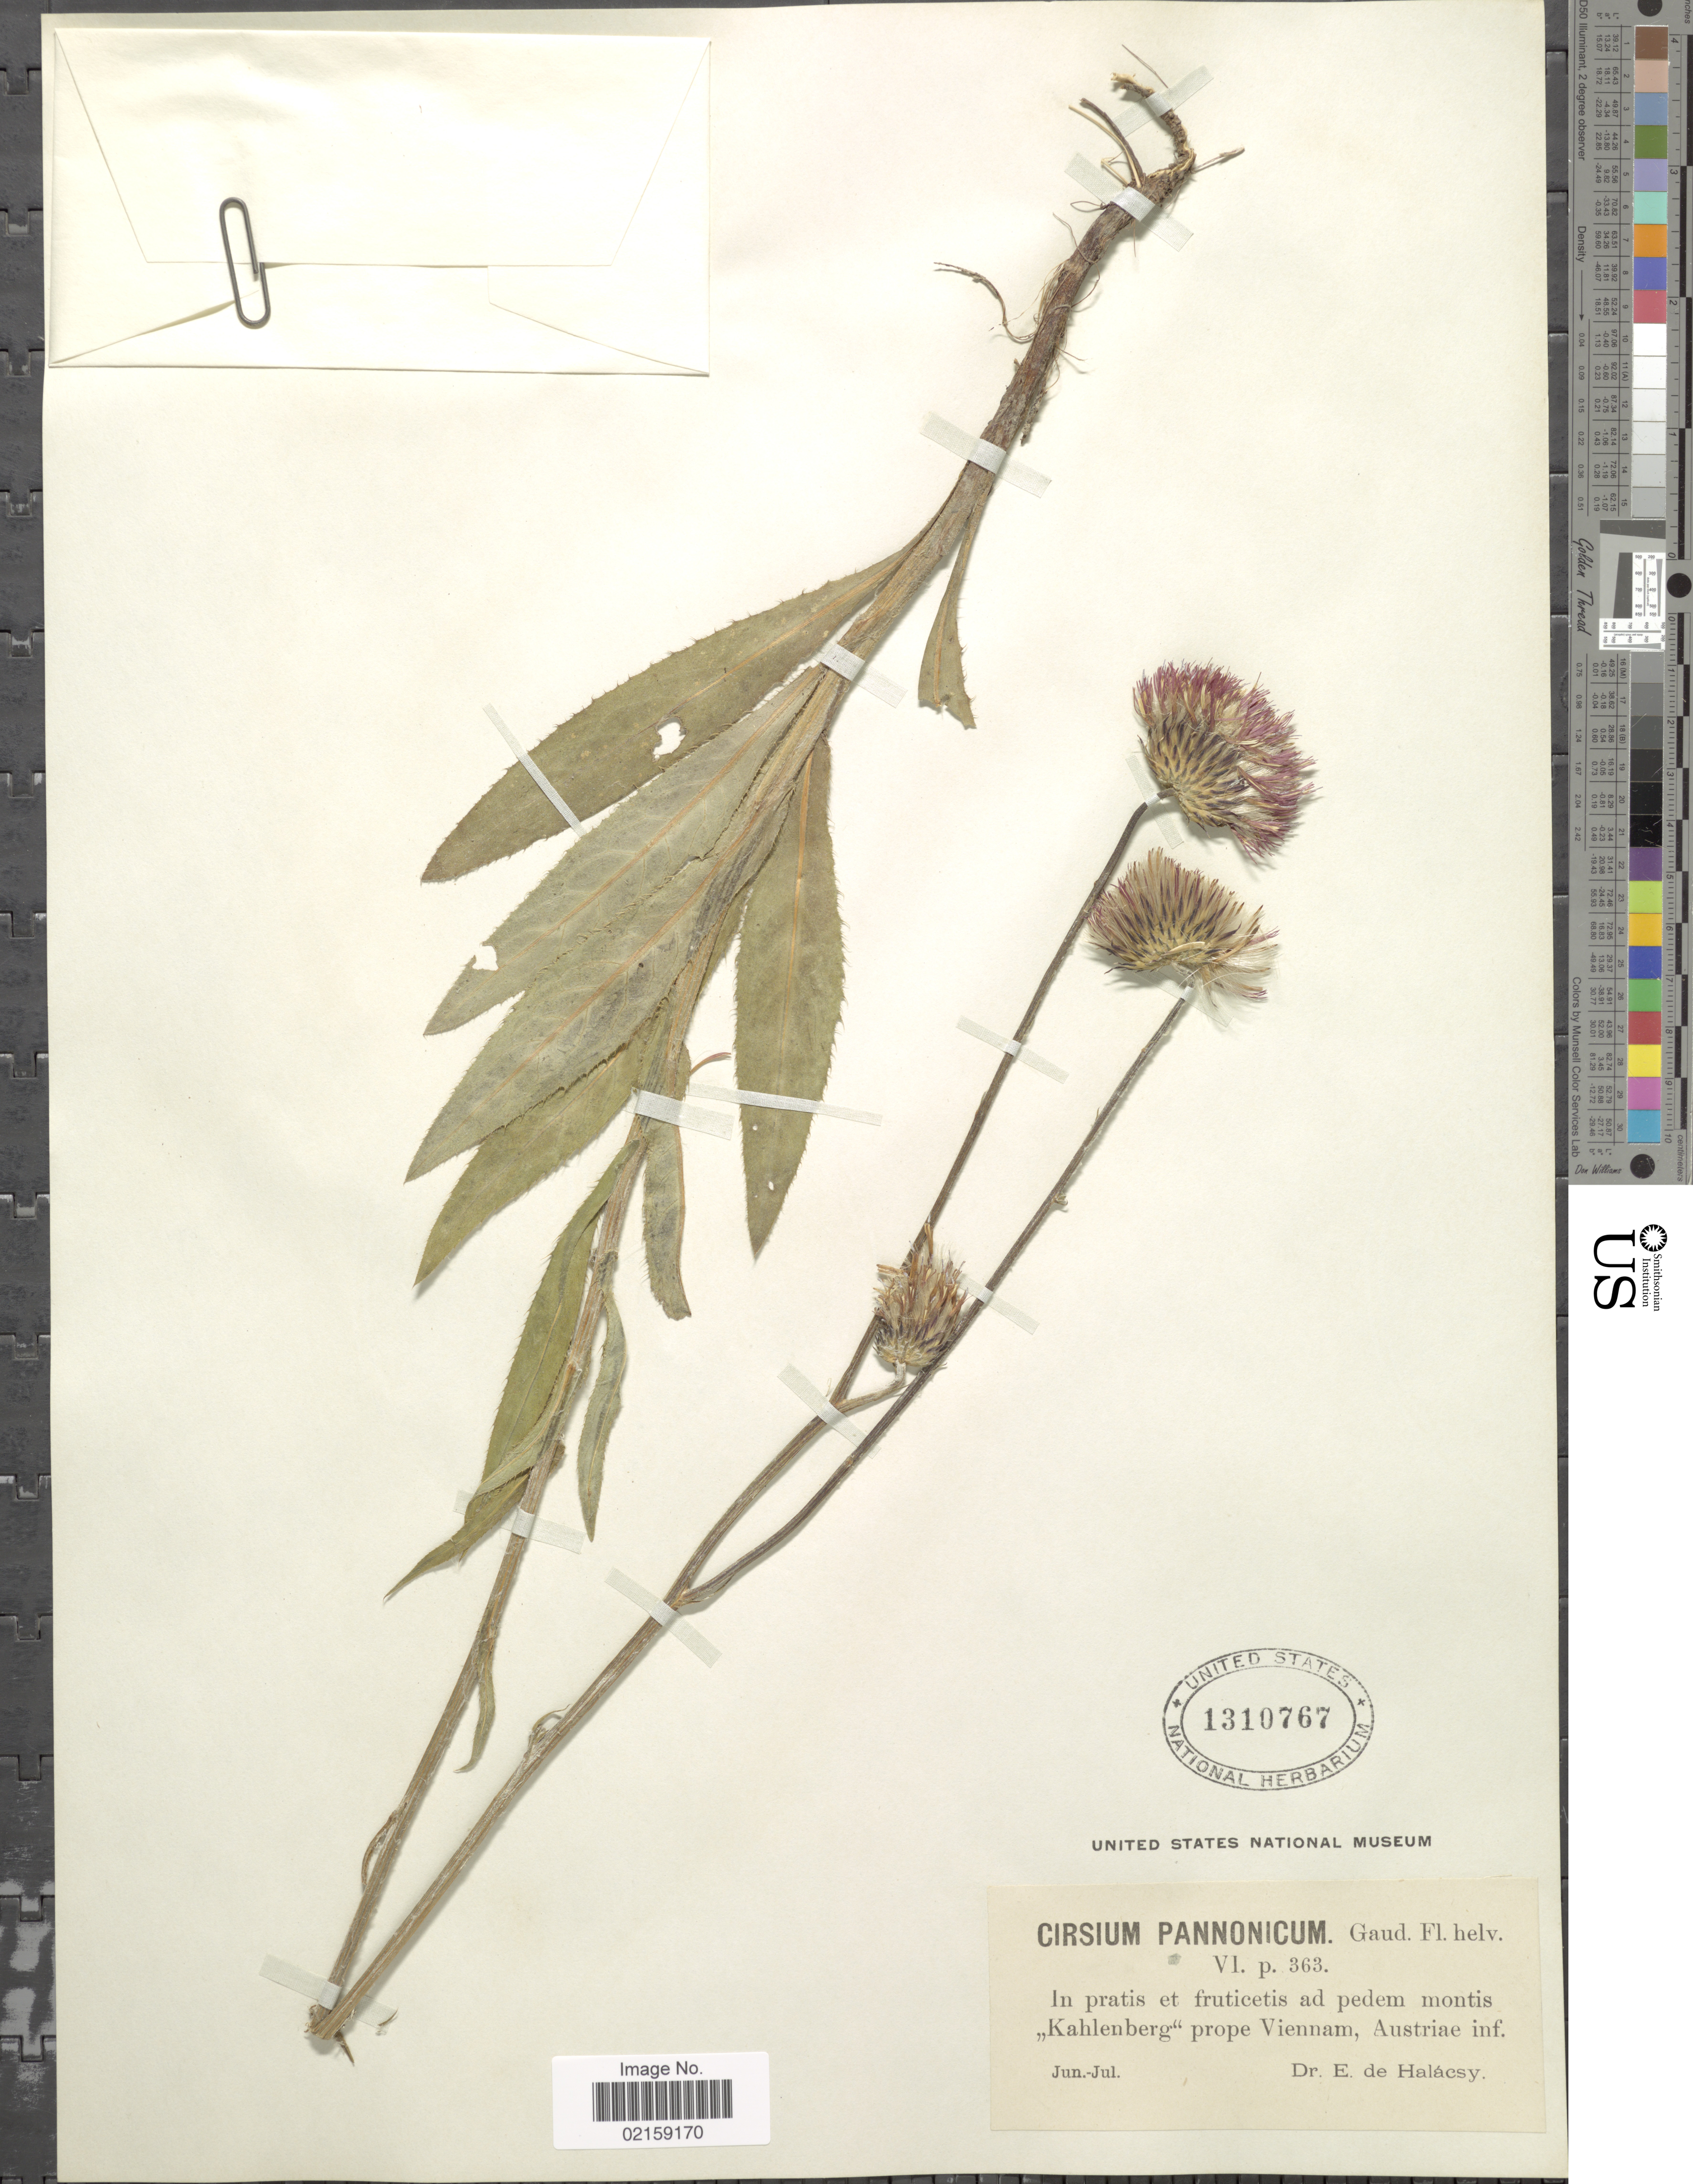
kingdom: Plantae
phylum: Tracheophyta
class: Magnoliopsida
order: Asterales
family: Asteraceae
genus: Cirsium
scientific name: Cirsium pannonicum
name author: (L. f.) Link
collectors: E. von Halacsy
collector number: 363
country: Austria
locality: In pratis et fruticetis ad pedem montis "Kahlenberg" prope Viennam, Austrae inf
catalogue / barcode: US 1310767